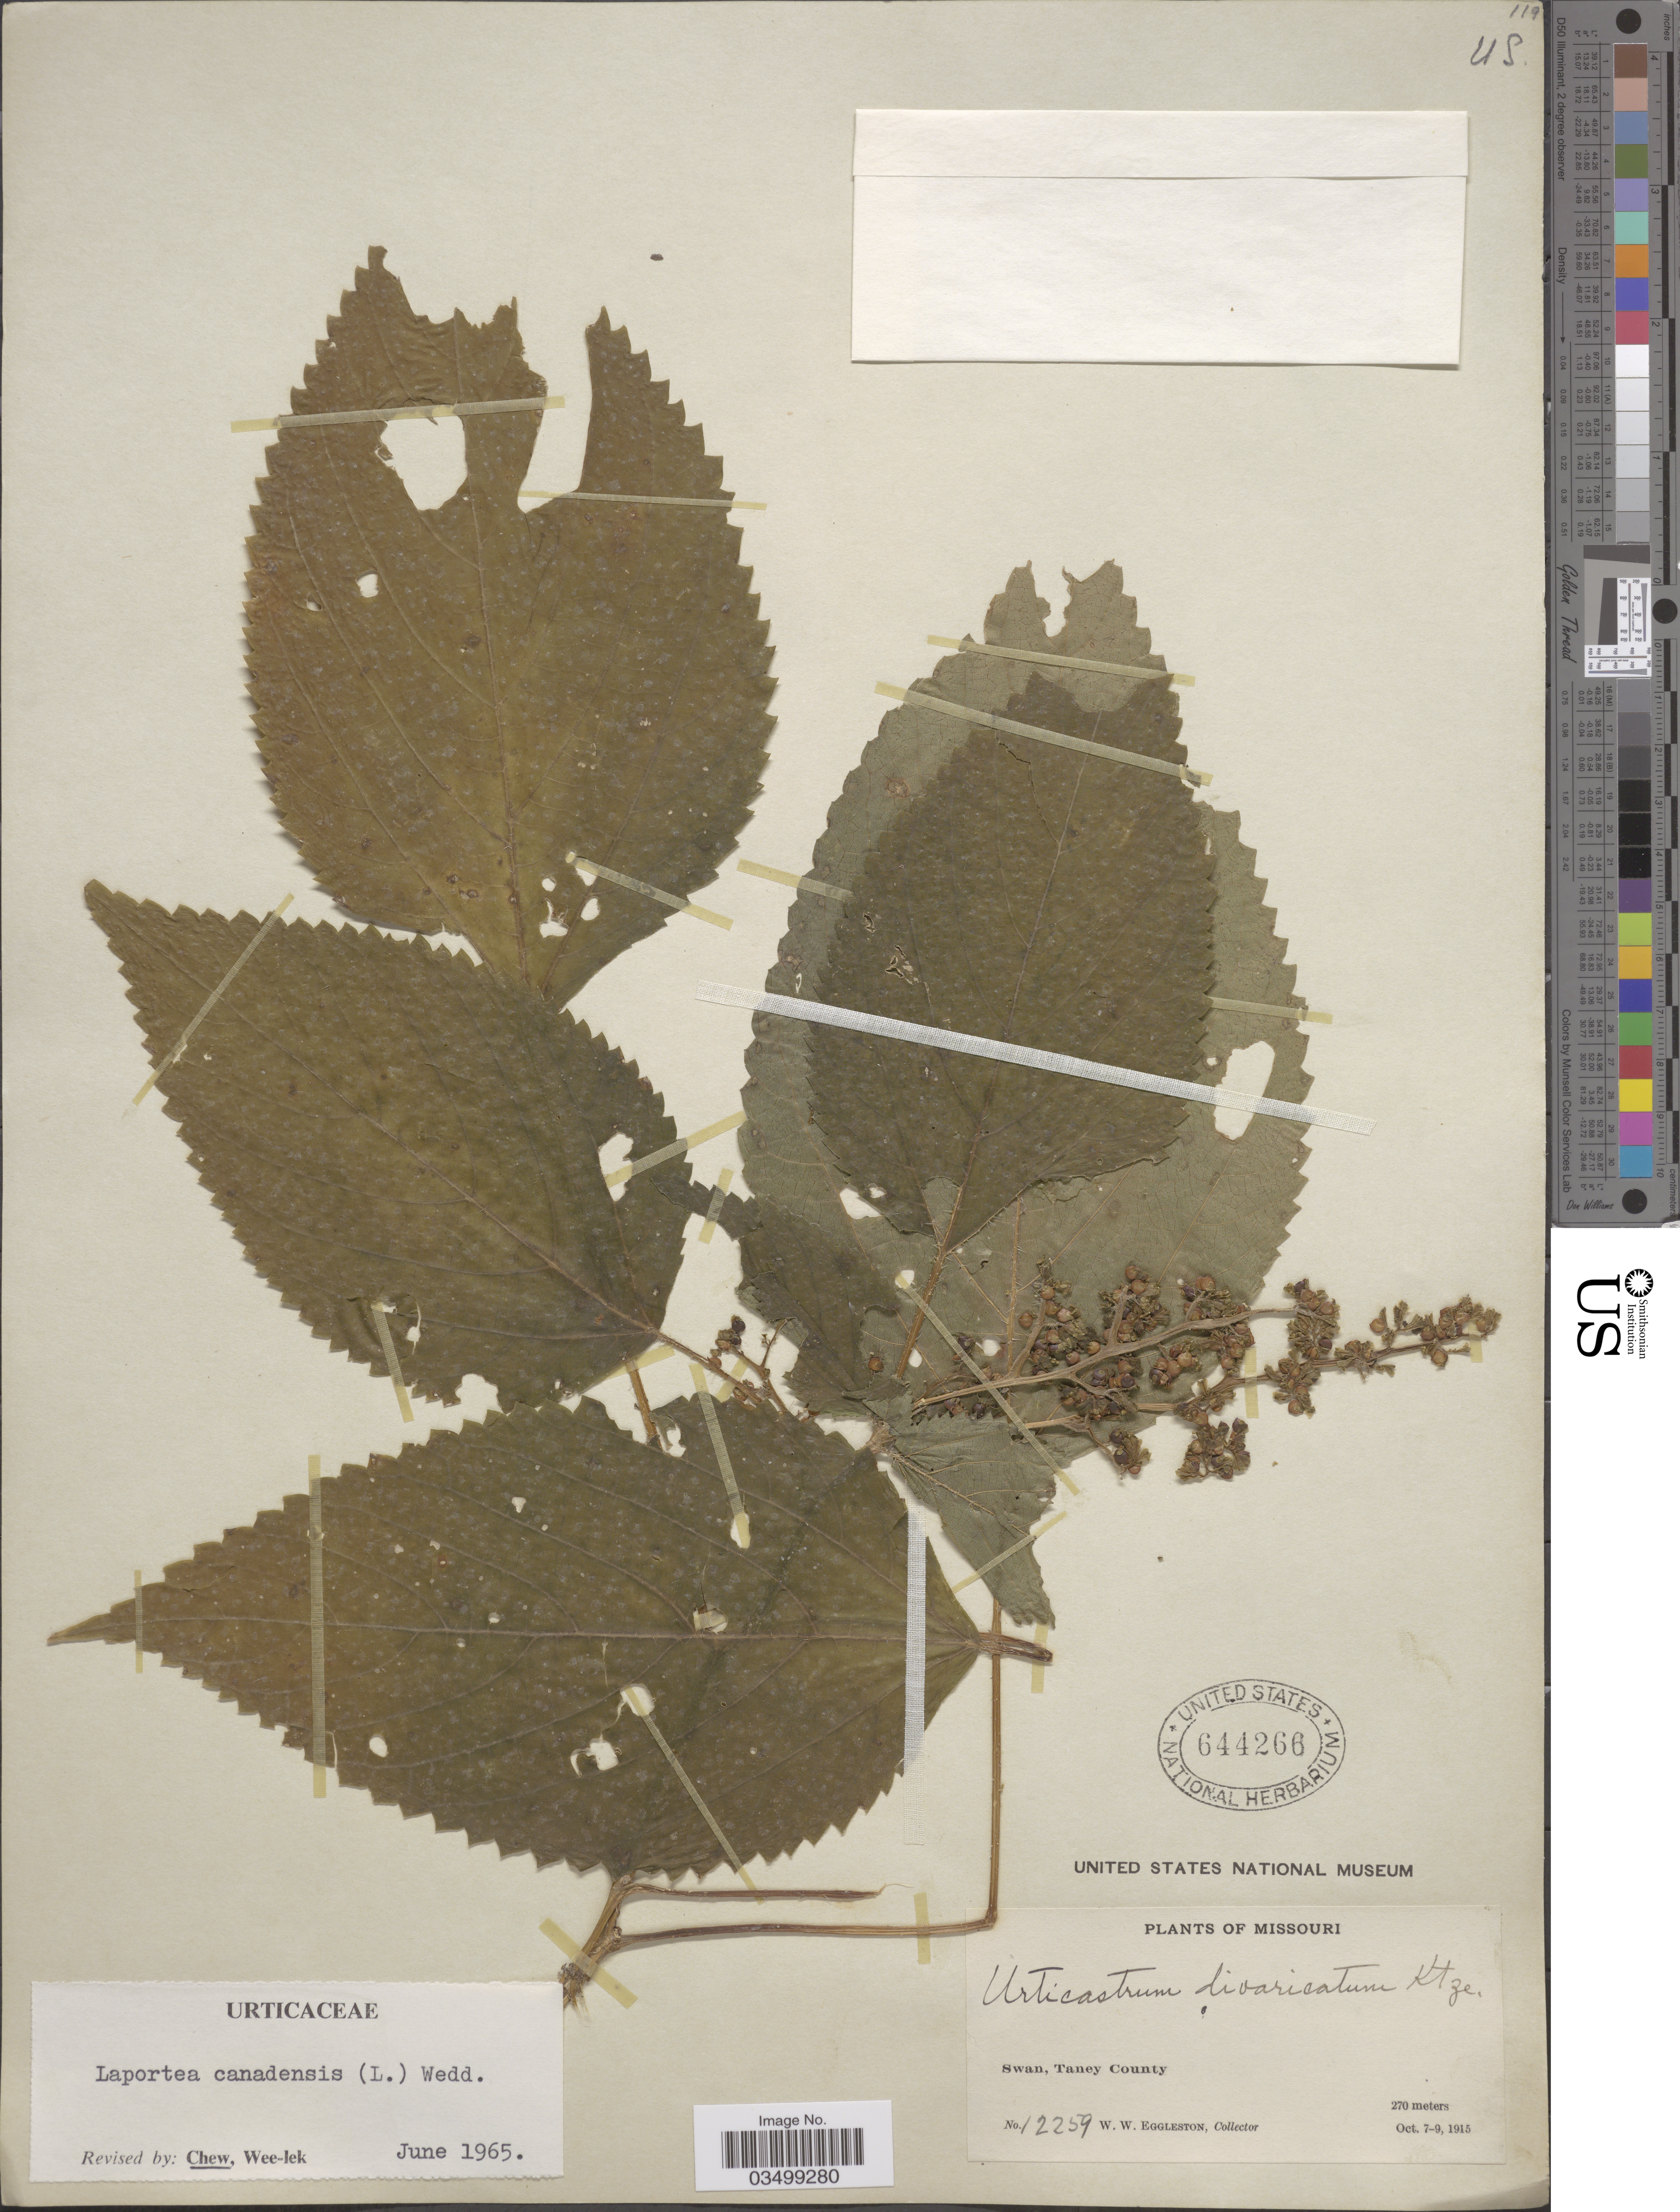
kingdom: Plantae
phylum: Tracheophyta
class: Magnoliopsida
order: Rosales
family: Urticaceae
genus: Laportea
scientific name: Laportea canadensis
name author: (L.) Wedd.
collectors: W. W. Eggleston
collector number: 12259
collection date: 1915-10-07/1915-10-09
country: United States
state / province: Missouri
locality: Swan, Taney County.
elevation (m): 270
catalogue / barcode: US 644266